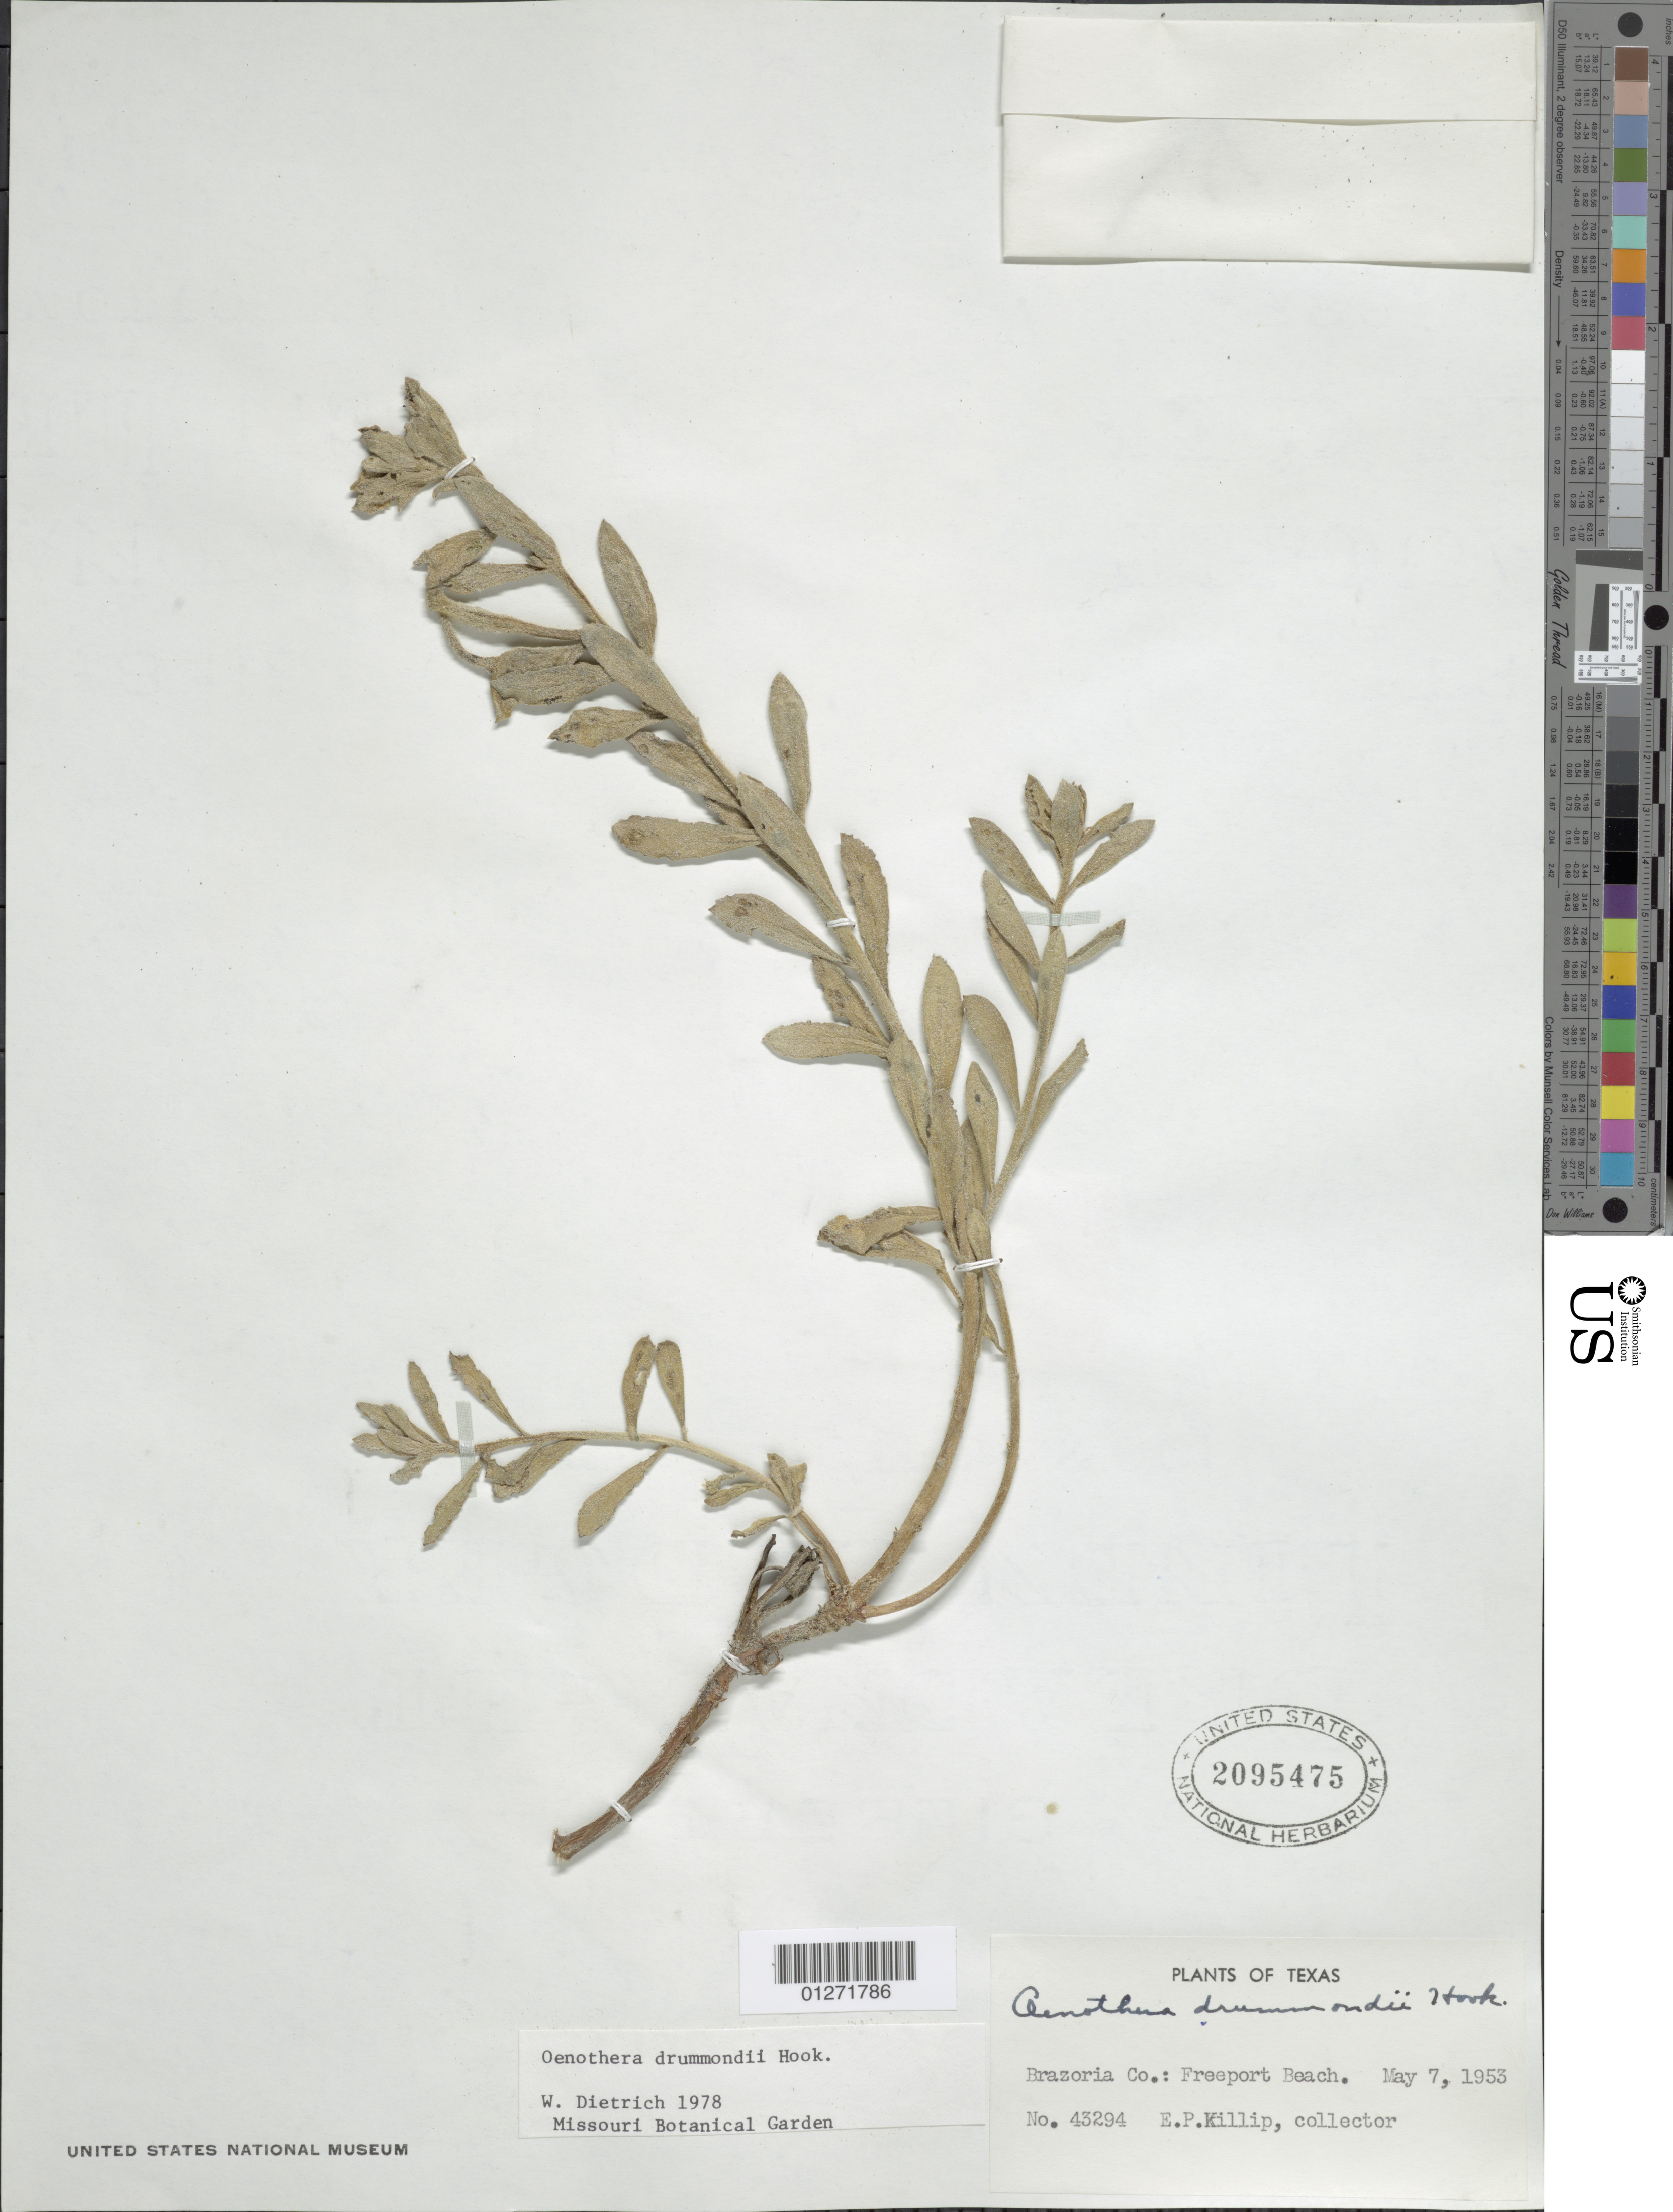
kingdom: Plantae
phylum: Tracheophyta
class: Magnoliopsida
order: Myrtales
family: Onagraceae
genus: Oenothera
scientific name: Oenothera drummondii subsp. drummondii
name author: Hook.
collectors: E. P. Killip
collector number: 43294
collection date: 1953-05-07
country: United States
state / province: Texas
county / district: Brazoria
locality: Freeport Beach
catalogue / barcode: US 2095475